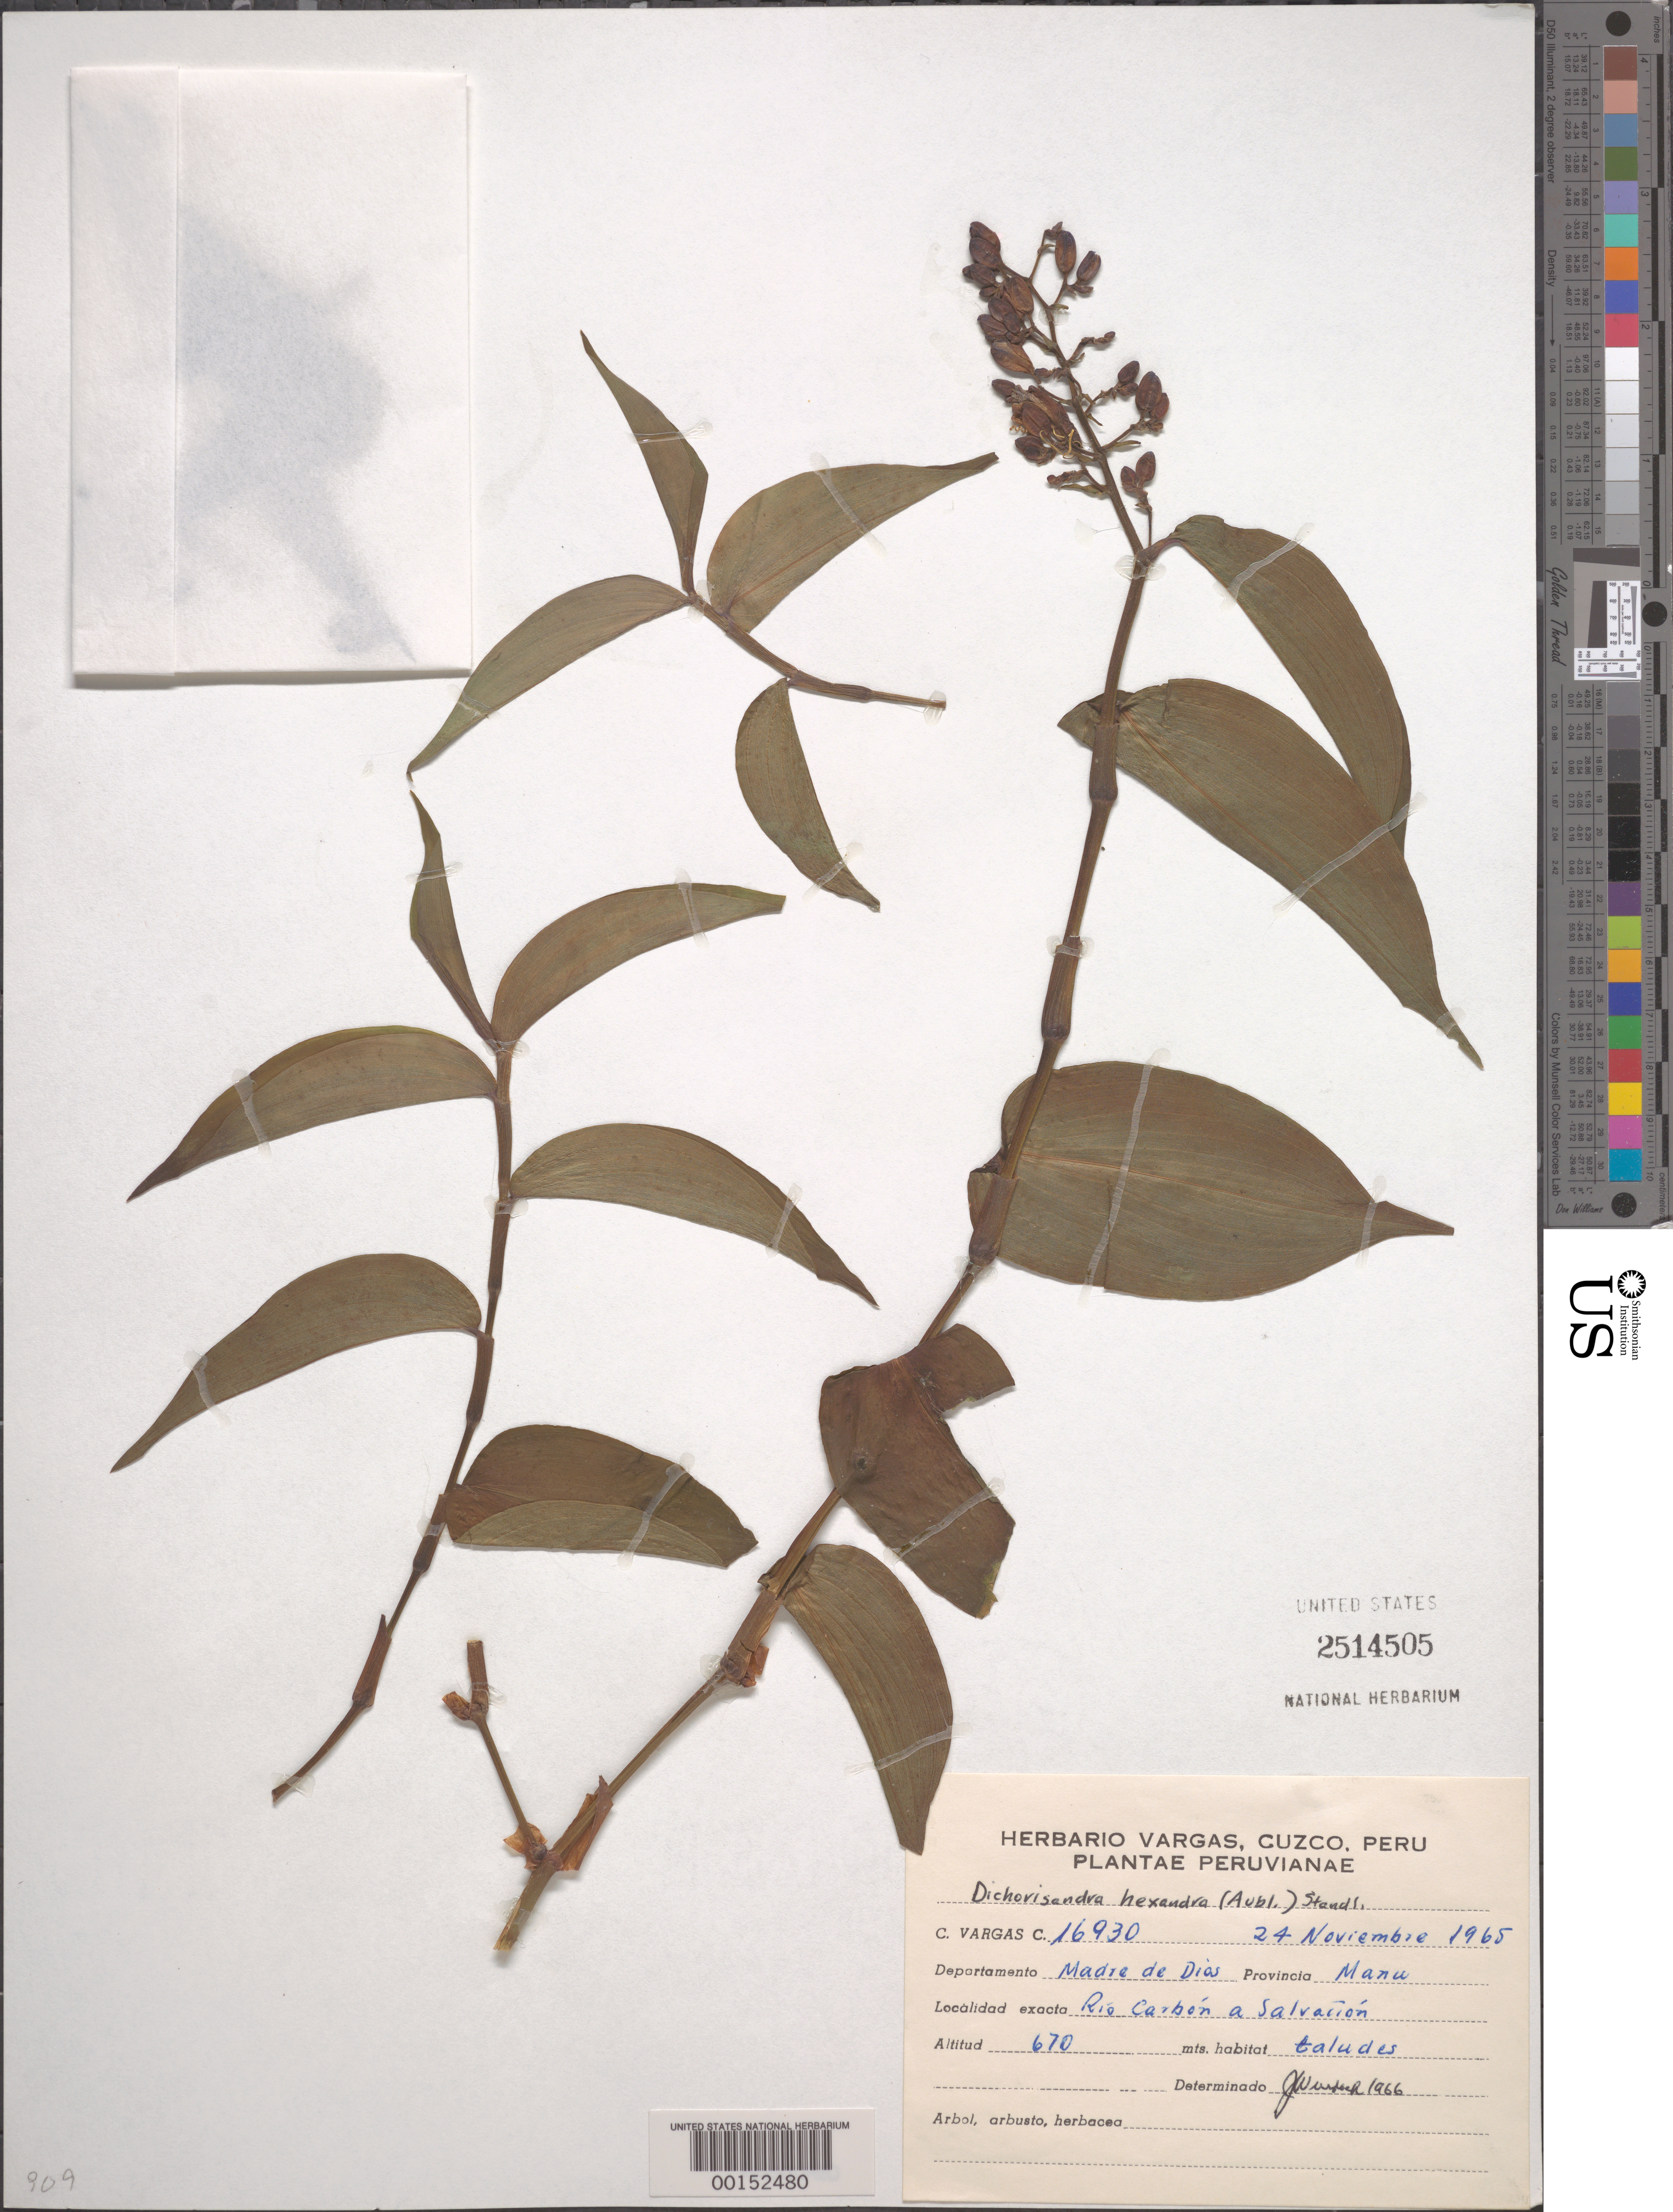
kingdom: Plantae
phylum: Tracheophyta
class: Liliopsida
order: Commelinales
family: Commelinaceae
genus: Dichorisandra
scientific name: Dichorisandra hexandra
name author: (Aubl.) Standl.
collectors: C. Vargas Calderón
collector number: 16930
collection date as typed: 24 Nov 1965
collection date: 1965-11-24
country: Peru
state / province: Madre de Dios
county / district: Manú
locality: Rio carbon a salvacion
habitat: Slopes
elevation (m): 670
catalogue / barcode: US 2514505